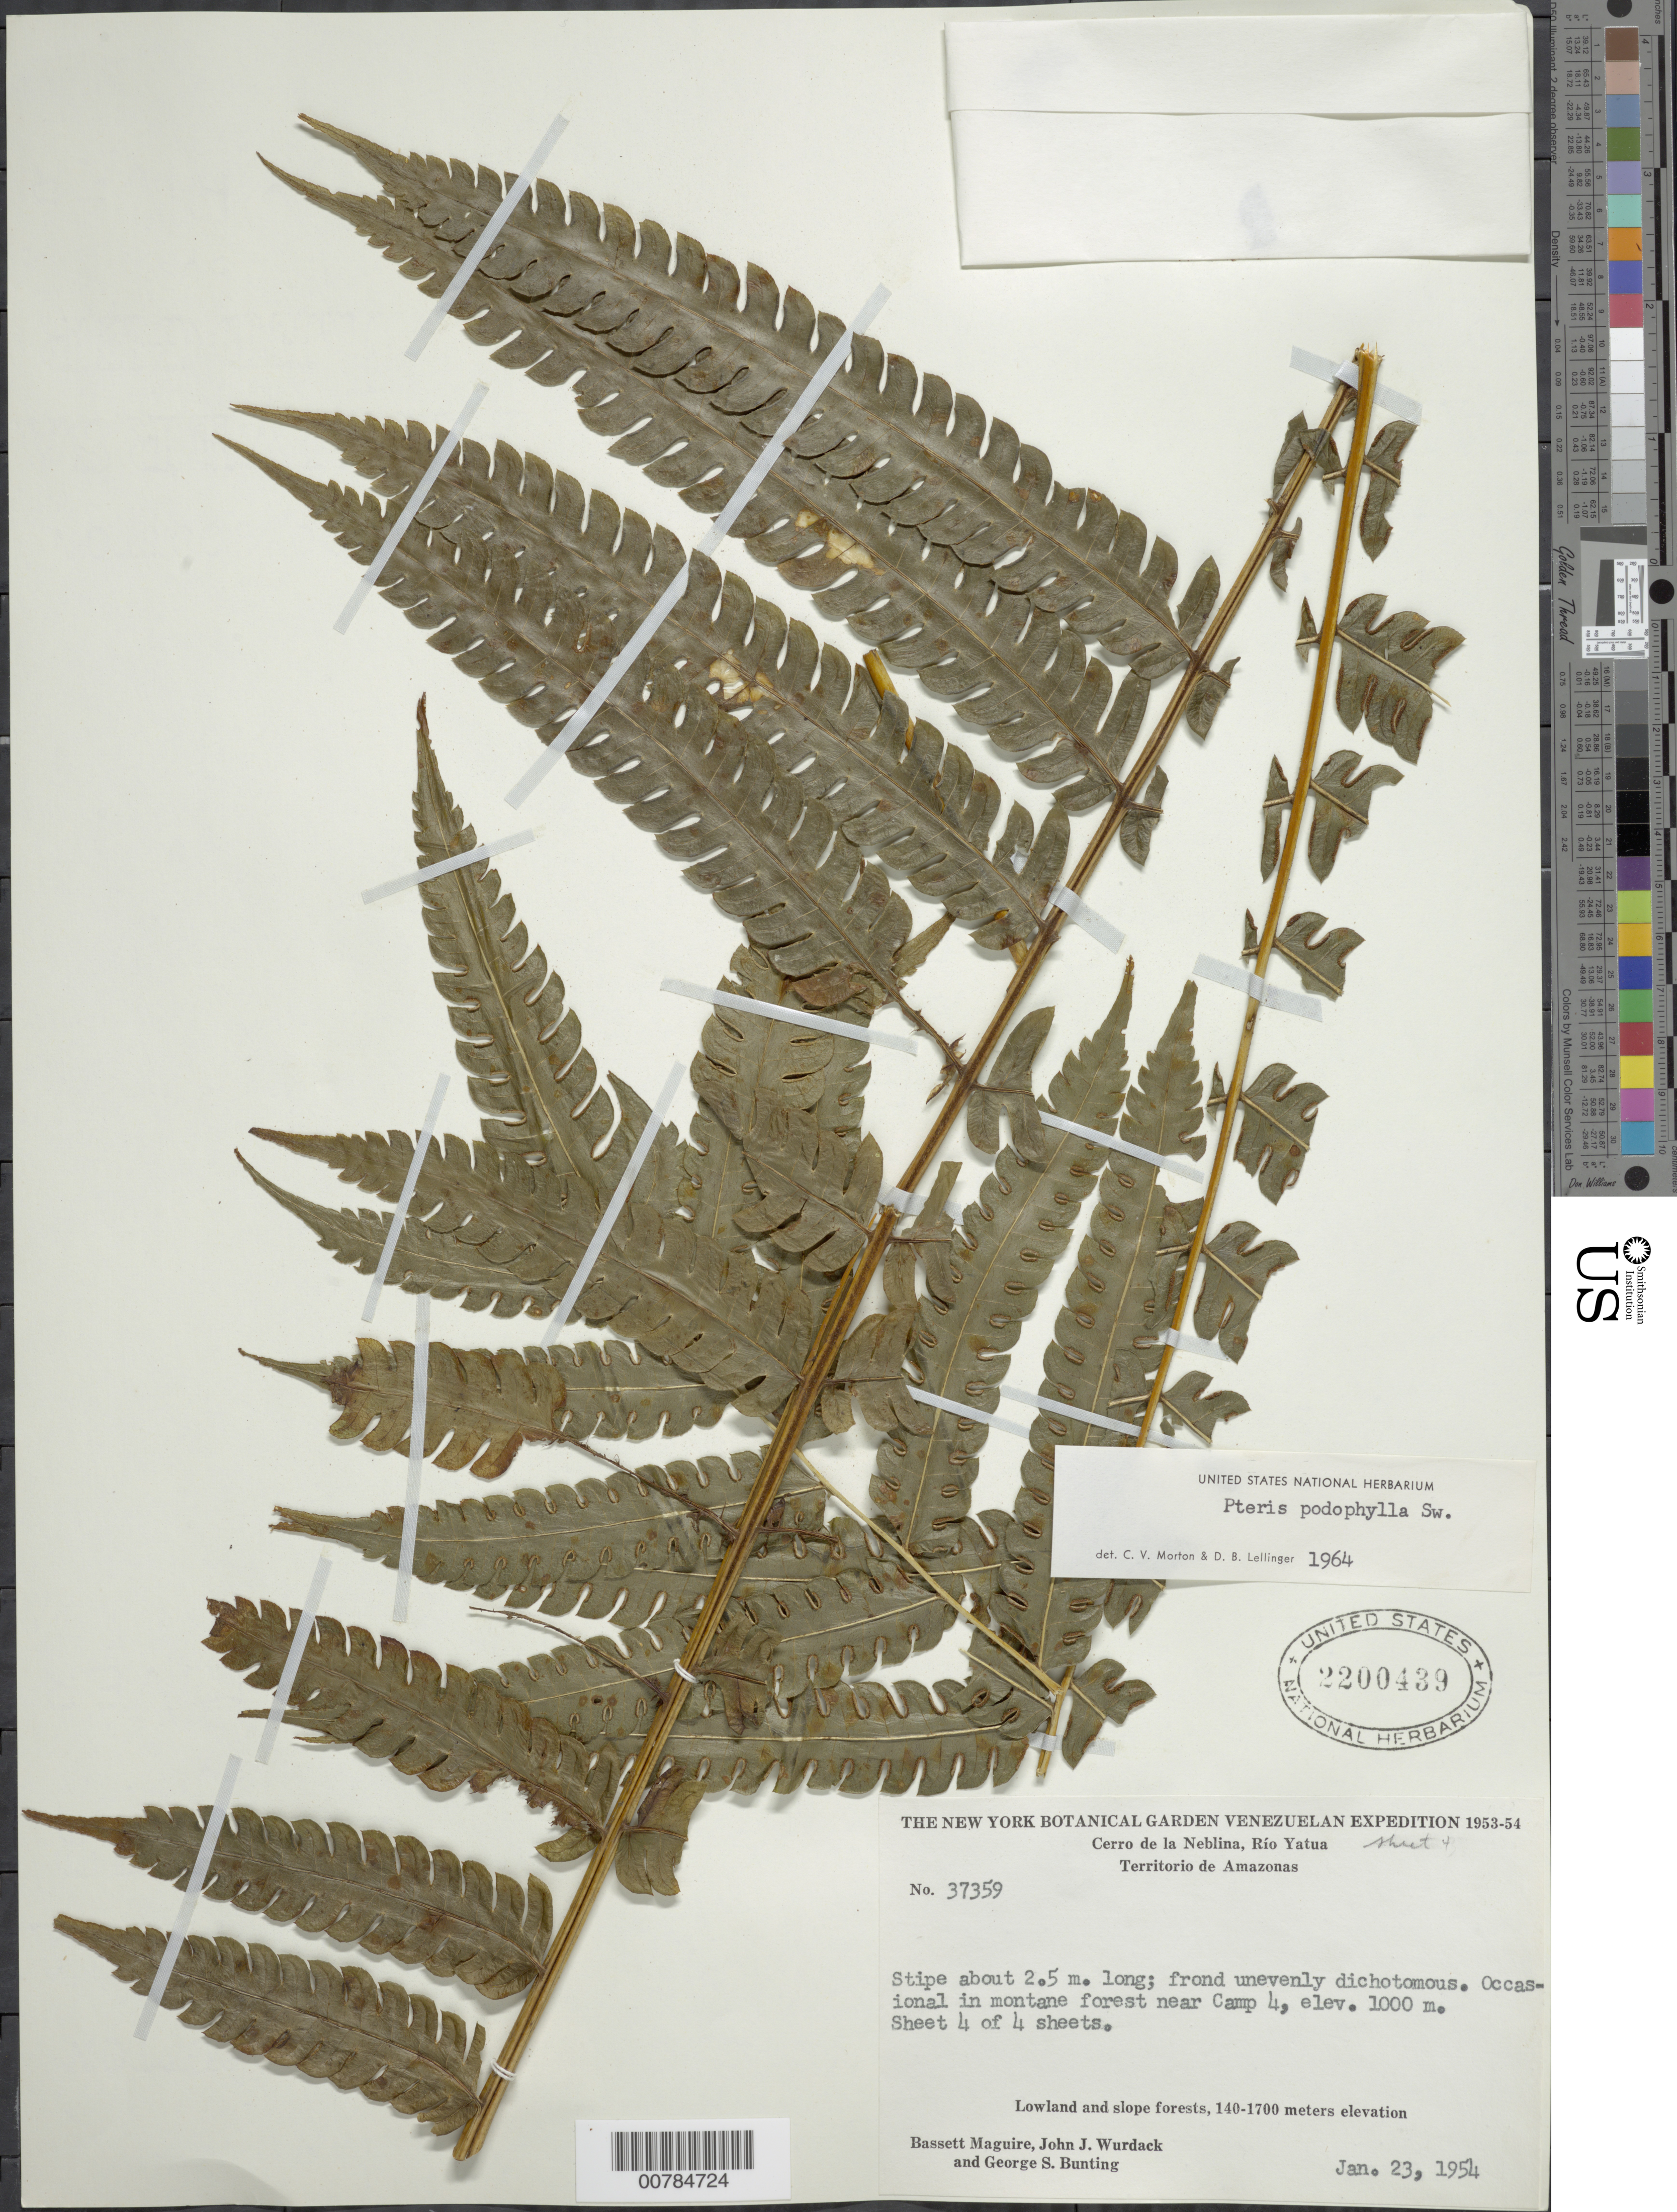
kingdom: Plantae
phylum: Tracheophyta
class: Polypodiopsida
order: Polypodiales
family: Pteridaceae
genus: Pteris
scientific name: Pteris podophylla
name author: Sw.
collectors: B. Maguire, J. J. Wurdack & G. S. Bunting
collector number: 37359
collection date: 1954-01-23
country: Venezuela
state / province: Amazonas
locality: Cerro de la Neblina, Rio Yatua, Territorio de Amazonas, Occasional in montane forest near Camp 4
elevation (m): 1000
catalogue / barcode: US 2200439